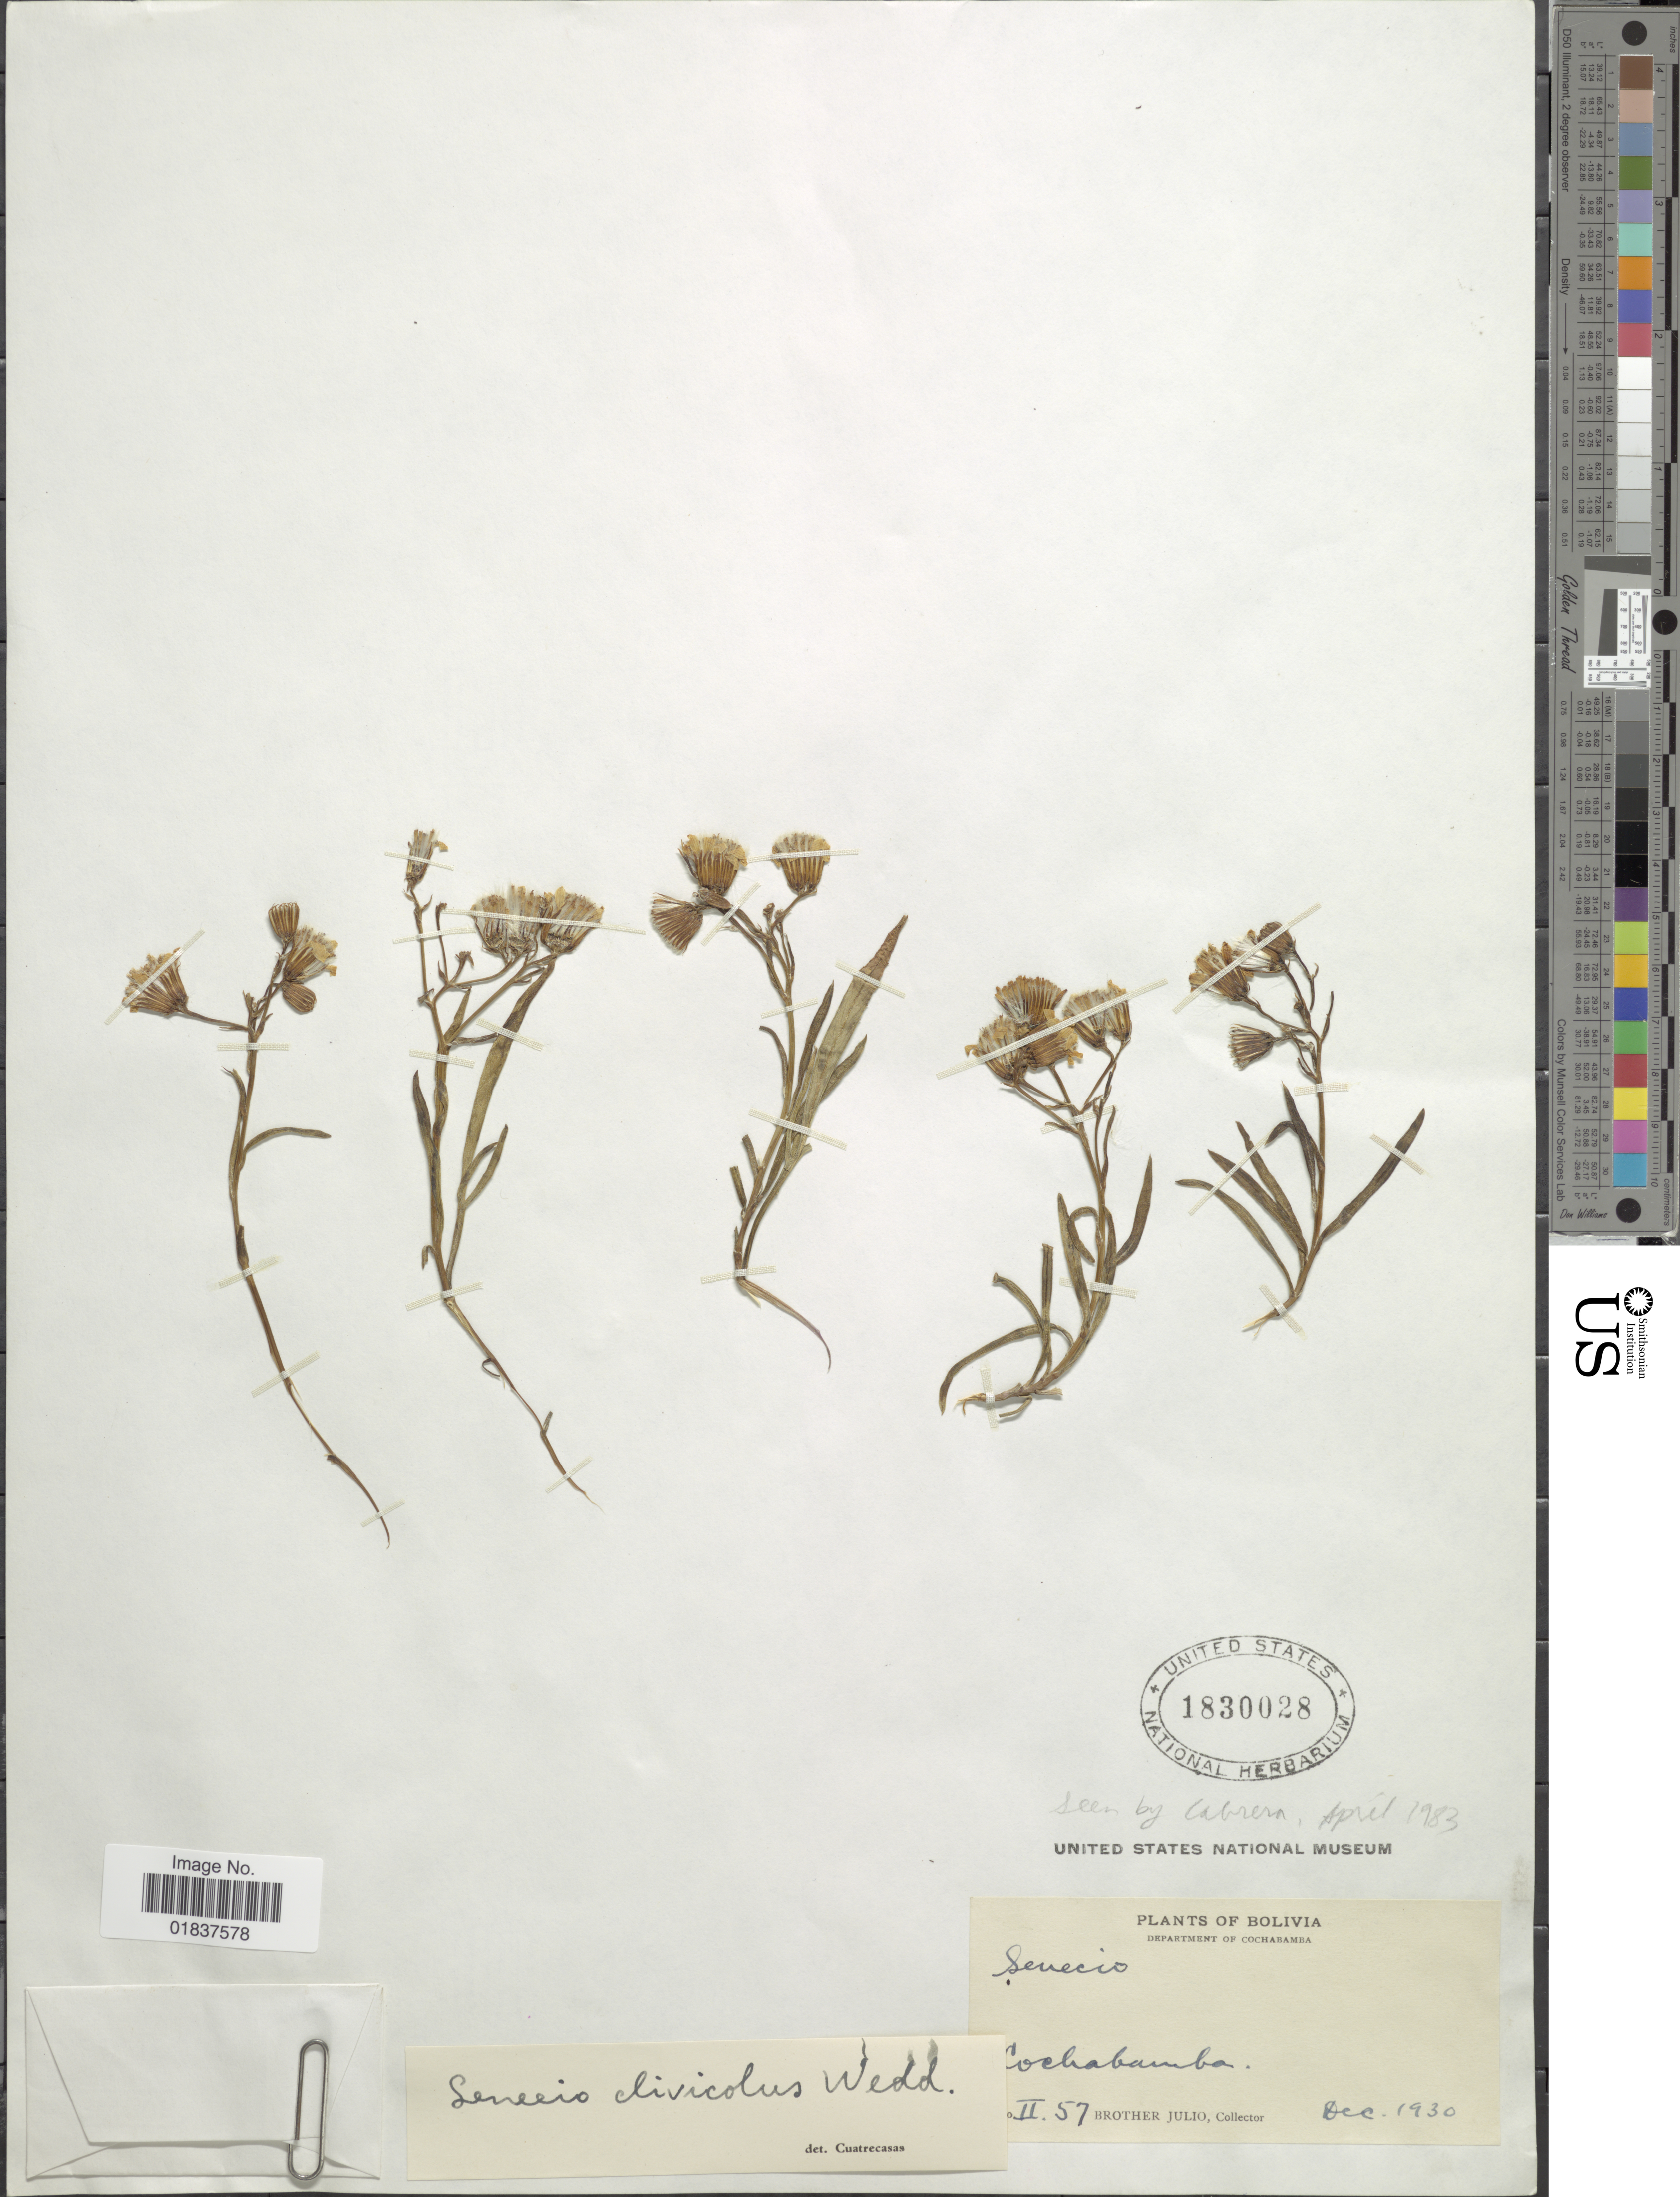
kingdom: Plantae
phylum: Tracheophyta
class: Magnoliopsida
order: Asterales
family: Asteraceae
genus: Senecio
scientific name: Senecio clivicola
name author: Wedd.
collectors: Bro. Julio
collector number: II 57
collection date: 1930-12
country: Bolivia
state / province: Cochabamba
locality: Department of Cochabamba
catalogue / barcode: US 1830028